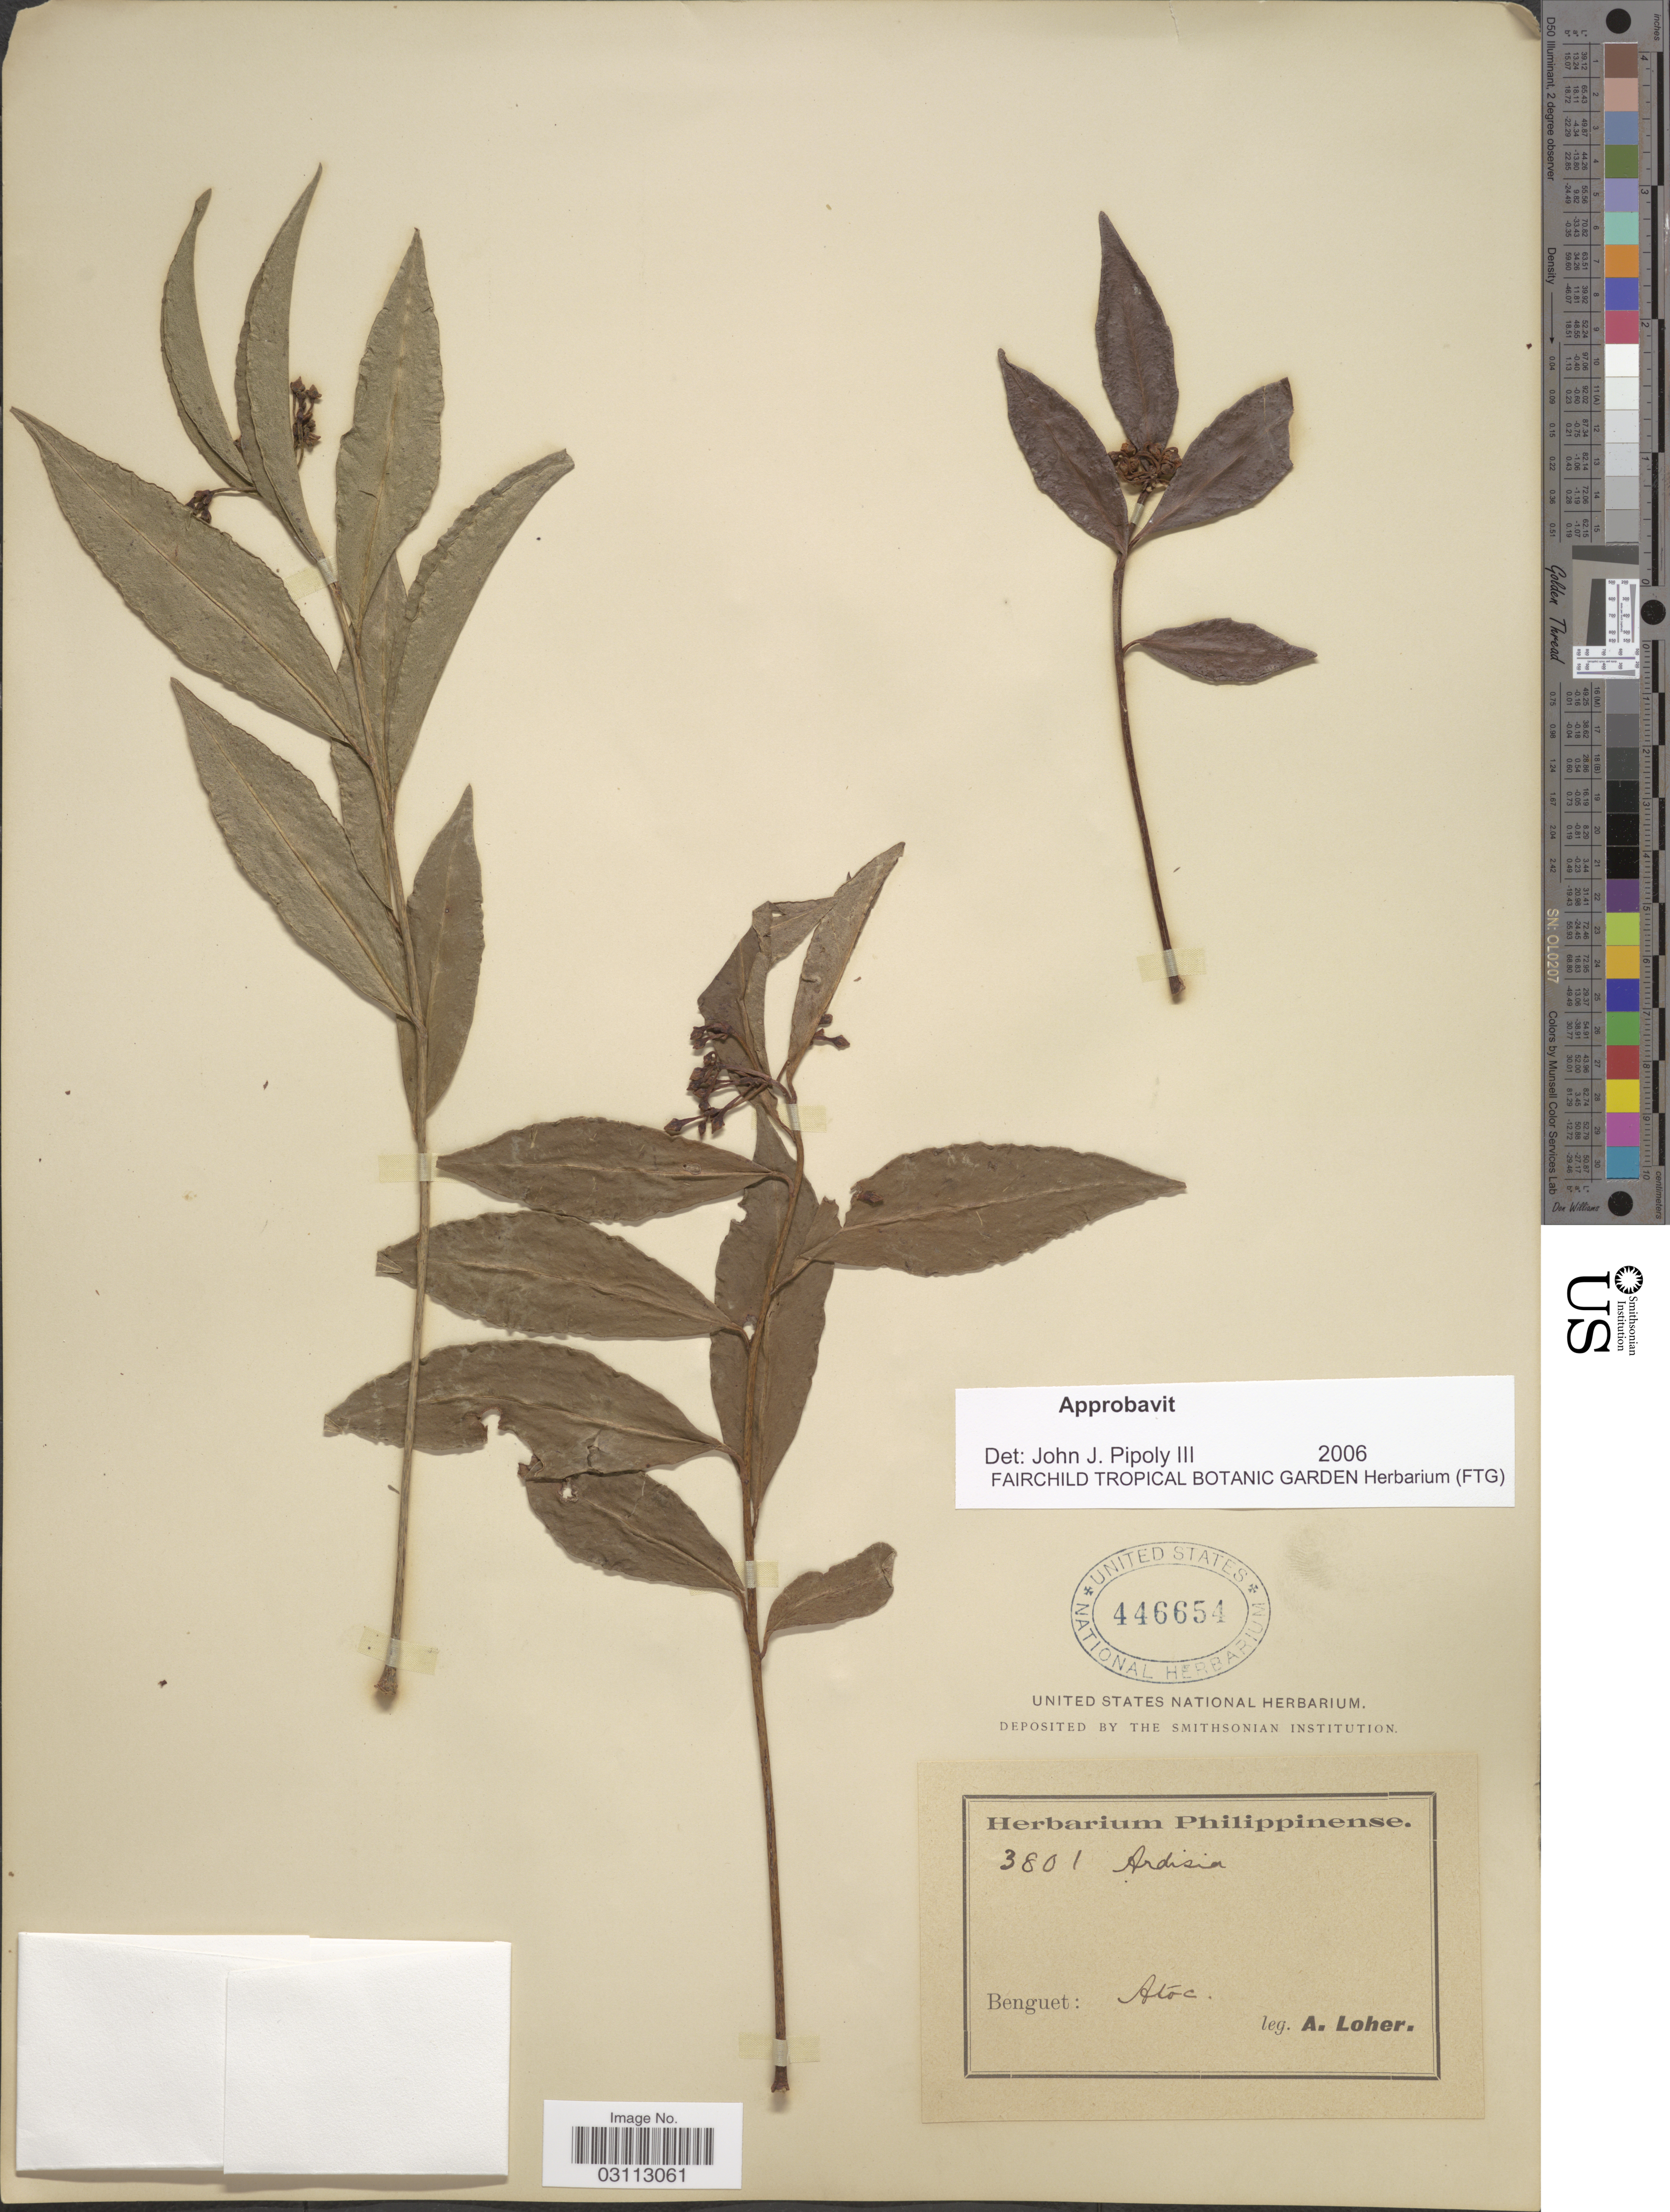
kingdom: Plantae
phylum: Tracheophyta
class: Magnoliopsida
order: Ericales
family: Primulaceae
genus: Ardisia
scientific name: Ardisia sp.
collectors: A. Loher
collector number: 3801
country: Philippines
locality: Benguet: Atoc.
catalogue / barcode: US 446654